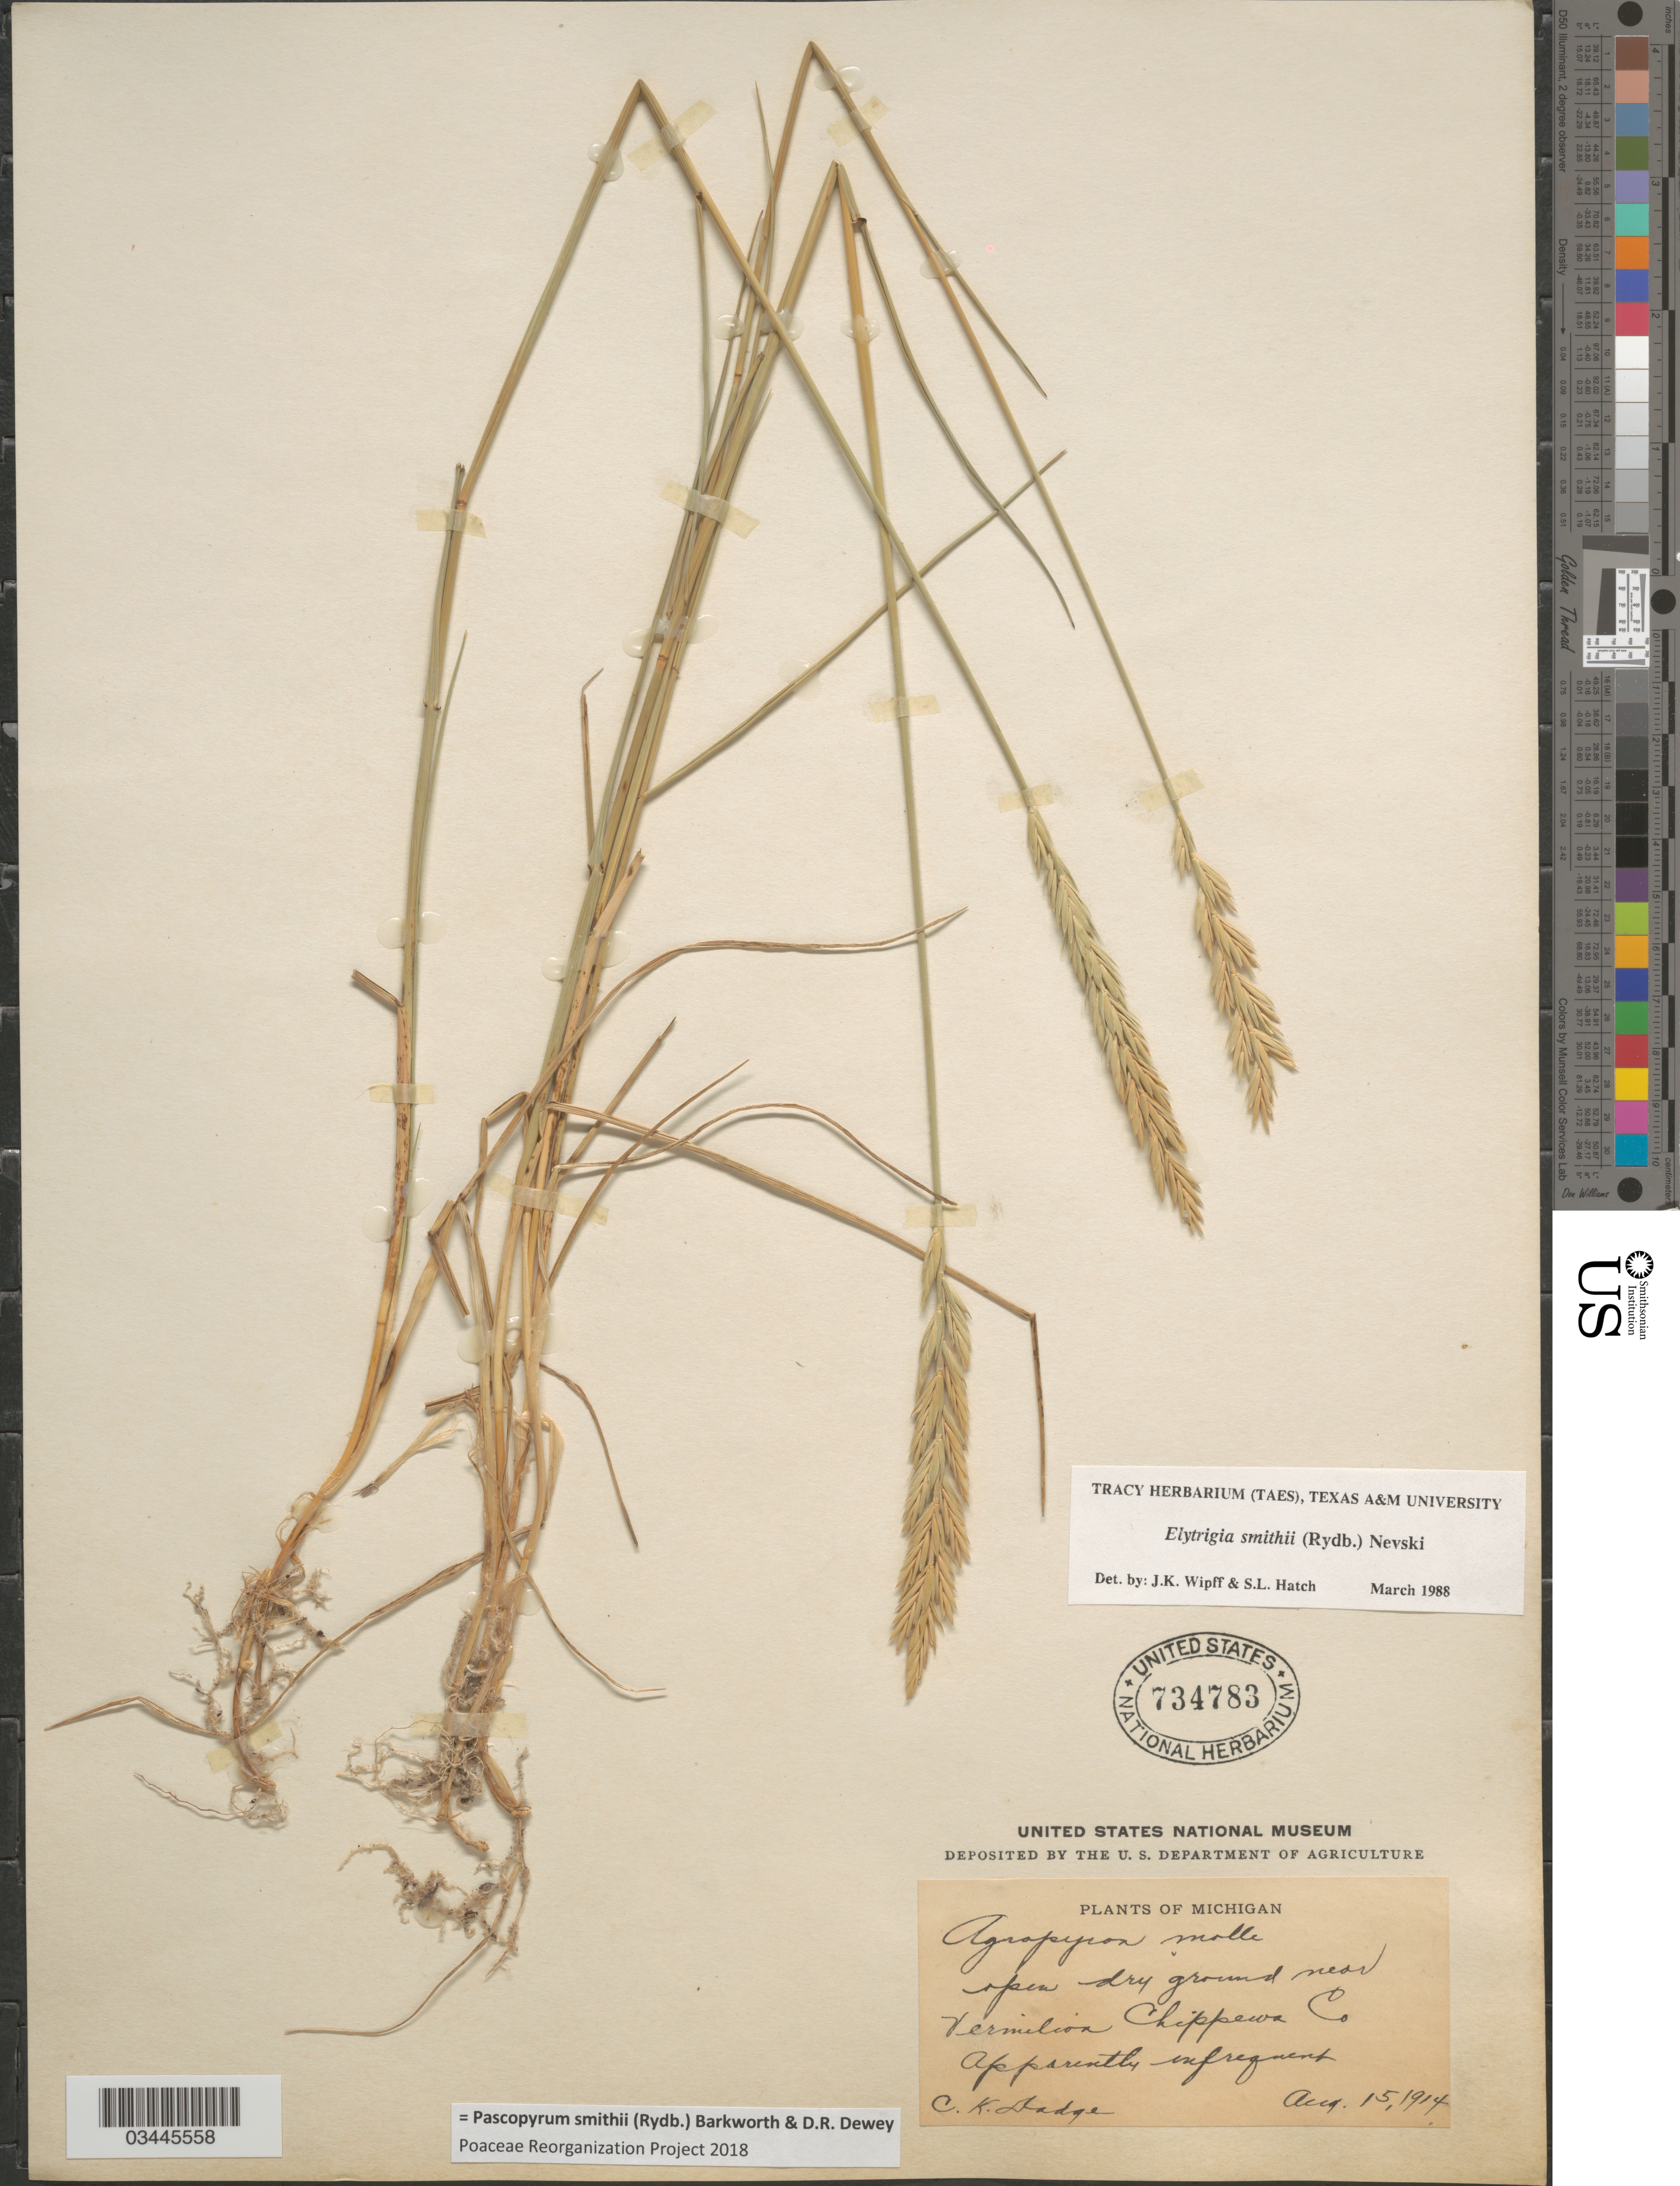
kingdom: Plantae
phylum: Tracheophyta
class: Liliopsida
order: Poales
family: Poaceae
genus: Pascopyrum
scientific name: Pascopyrum smithii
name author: (Rydb.) Barkworth & Dewey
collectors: C. Dodge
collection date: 1914-08-15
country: United States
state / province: Michigan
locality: Open dry ground near Vermilion Chippewa Co.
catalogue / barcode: US 734783